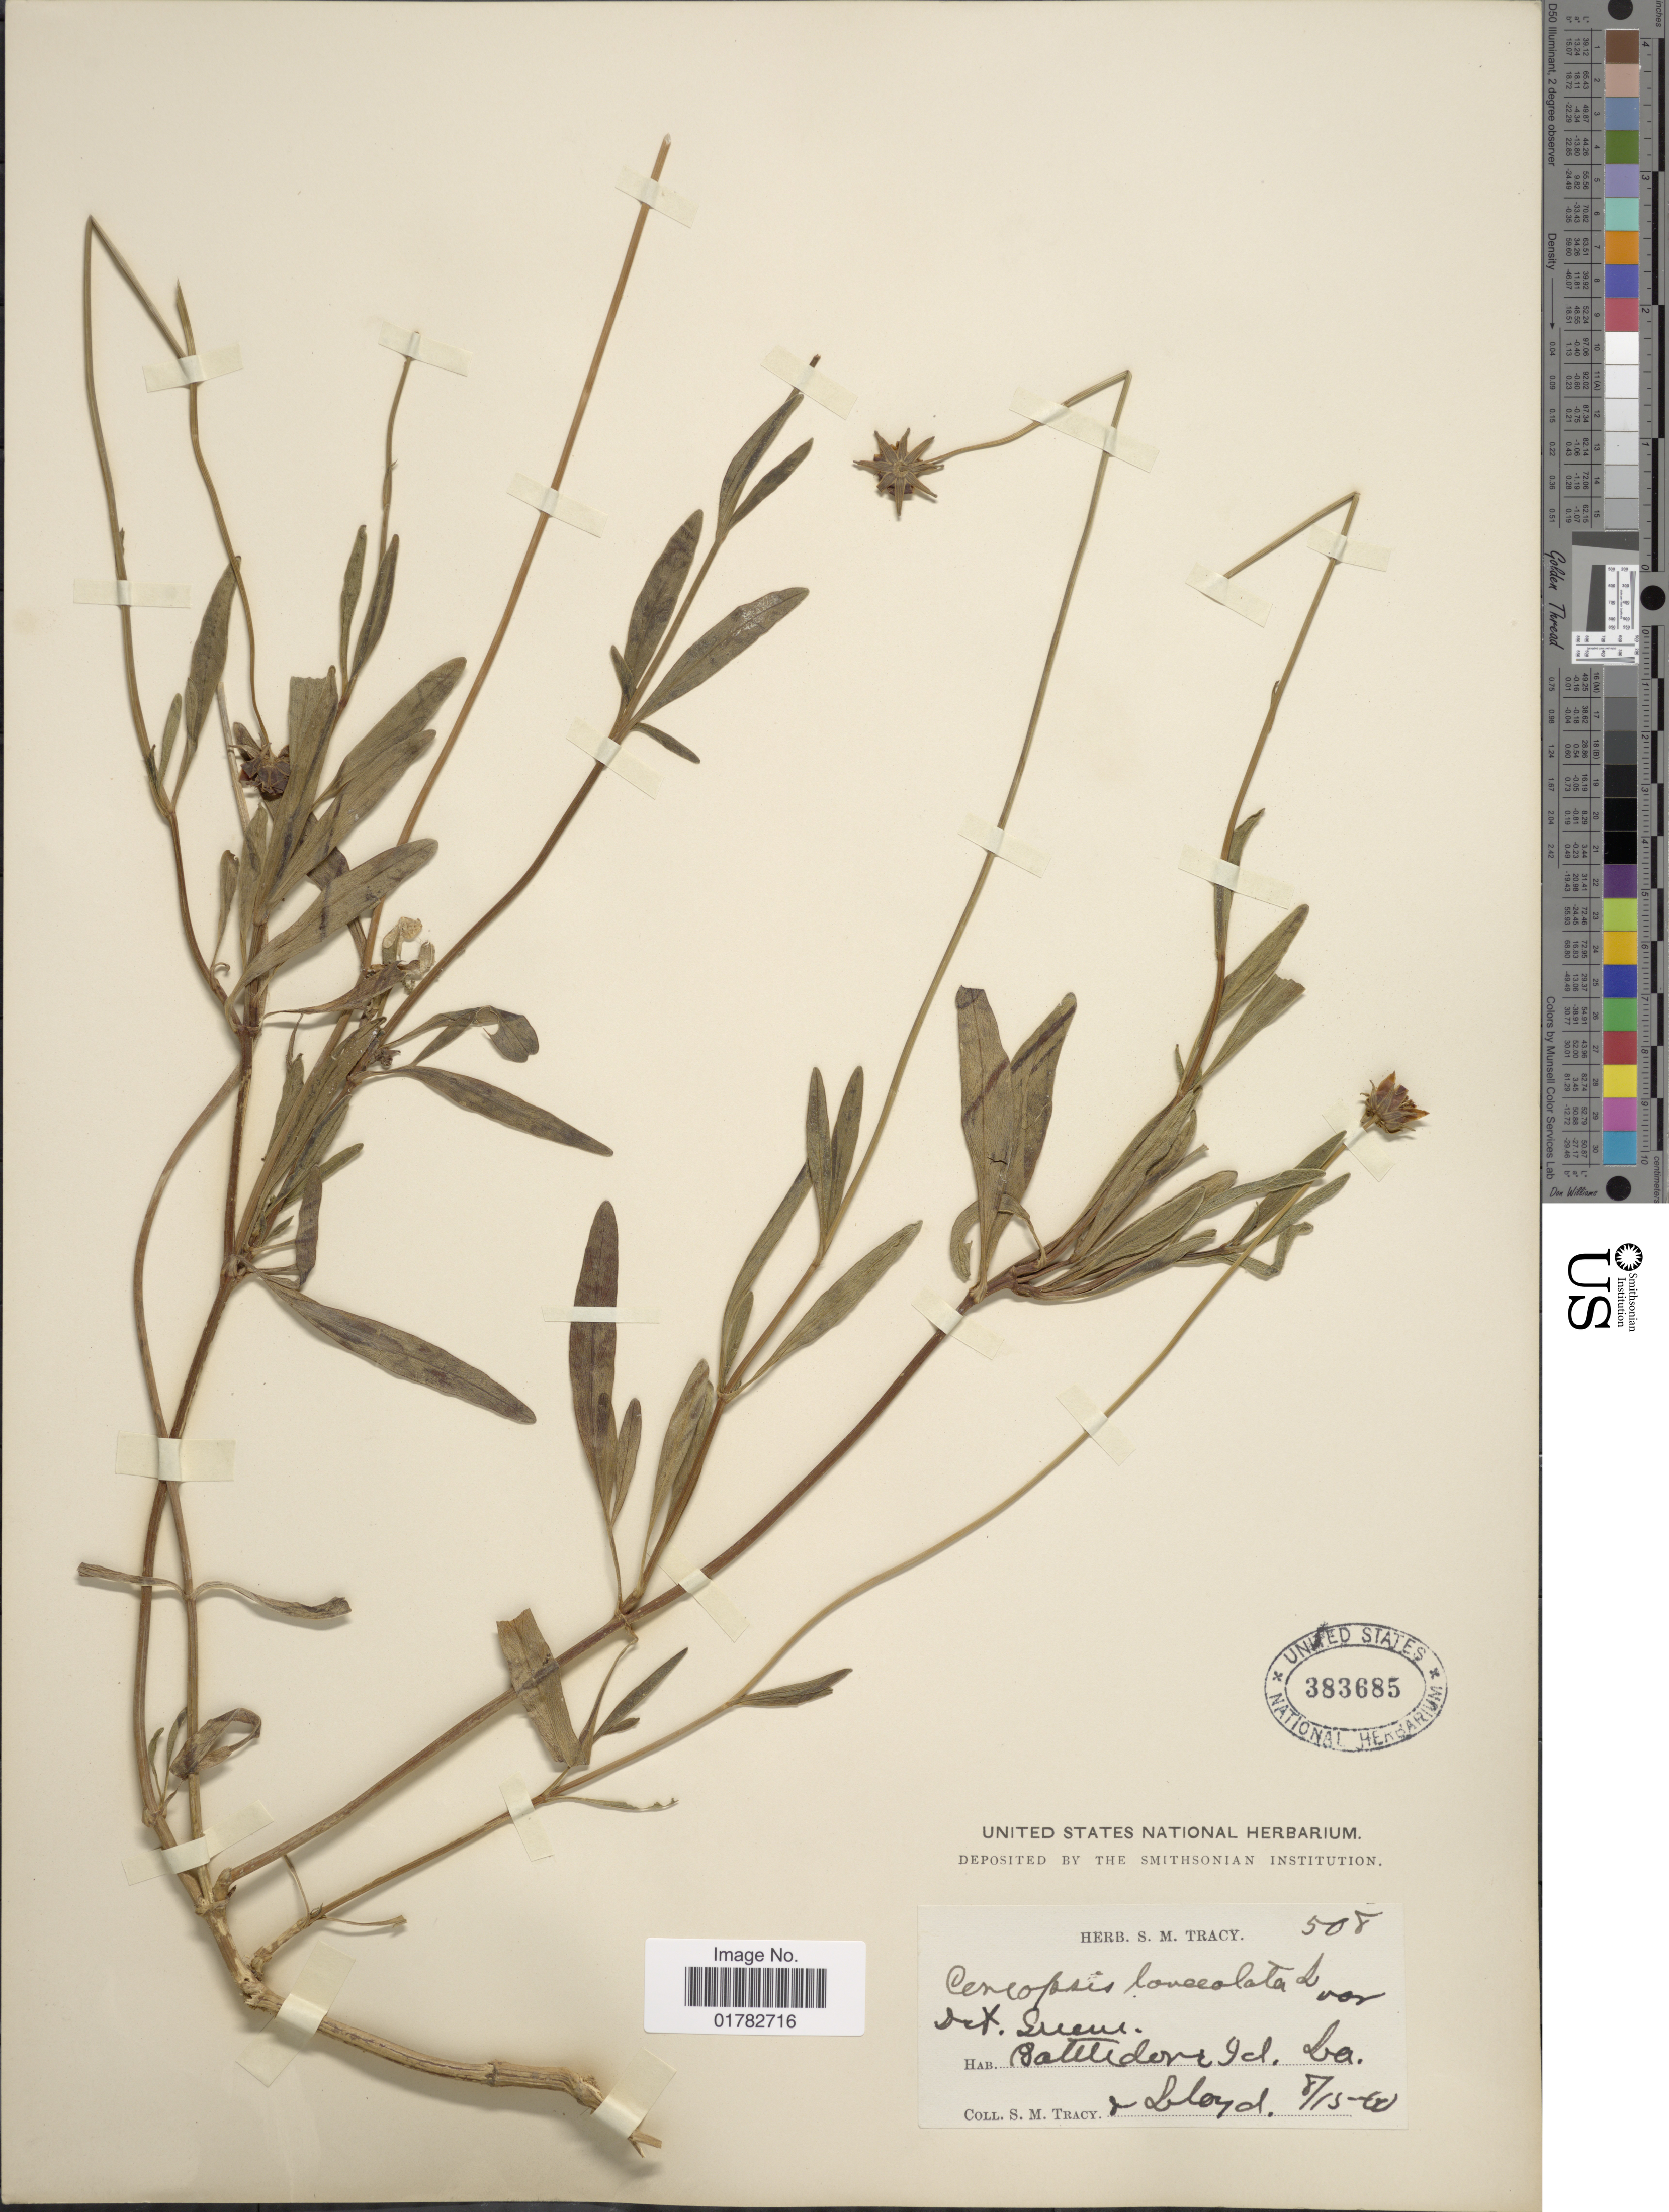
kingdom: Plantae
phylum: Tracheophyta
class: Magnoliopsida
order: Asterales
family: Asteraceae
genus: Coreopsis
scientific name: Coreopsis lanceolata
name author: L.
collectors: S. M. Tracy & -- Lloyd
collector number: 508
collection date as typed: Transcribed d/m/y: 15/8/60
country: United States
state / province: Louisiana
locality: Battledore Island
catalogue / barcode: US 383685